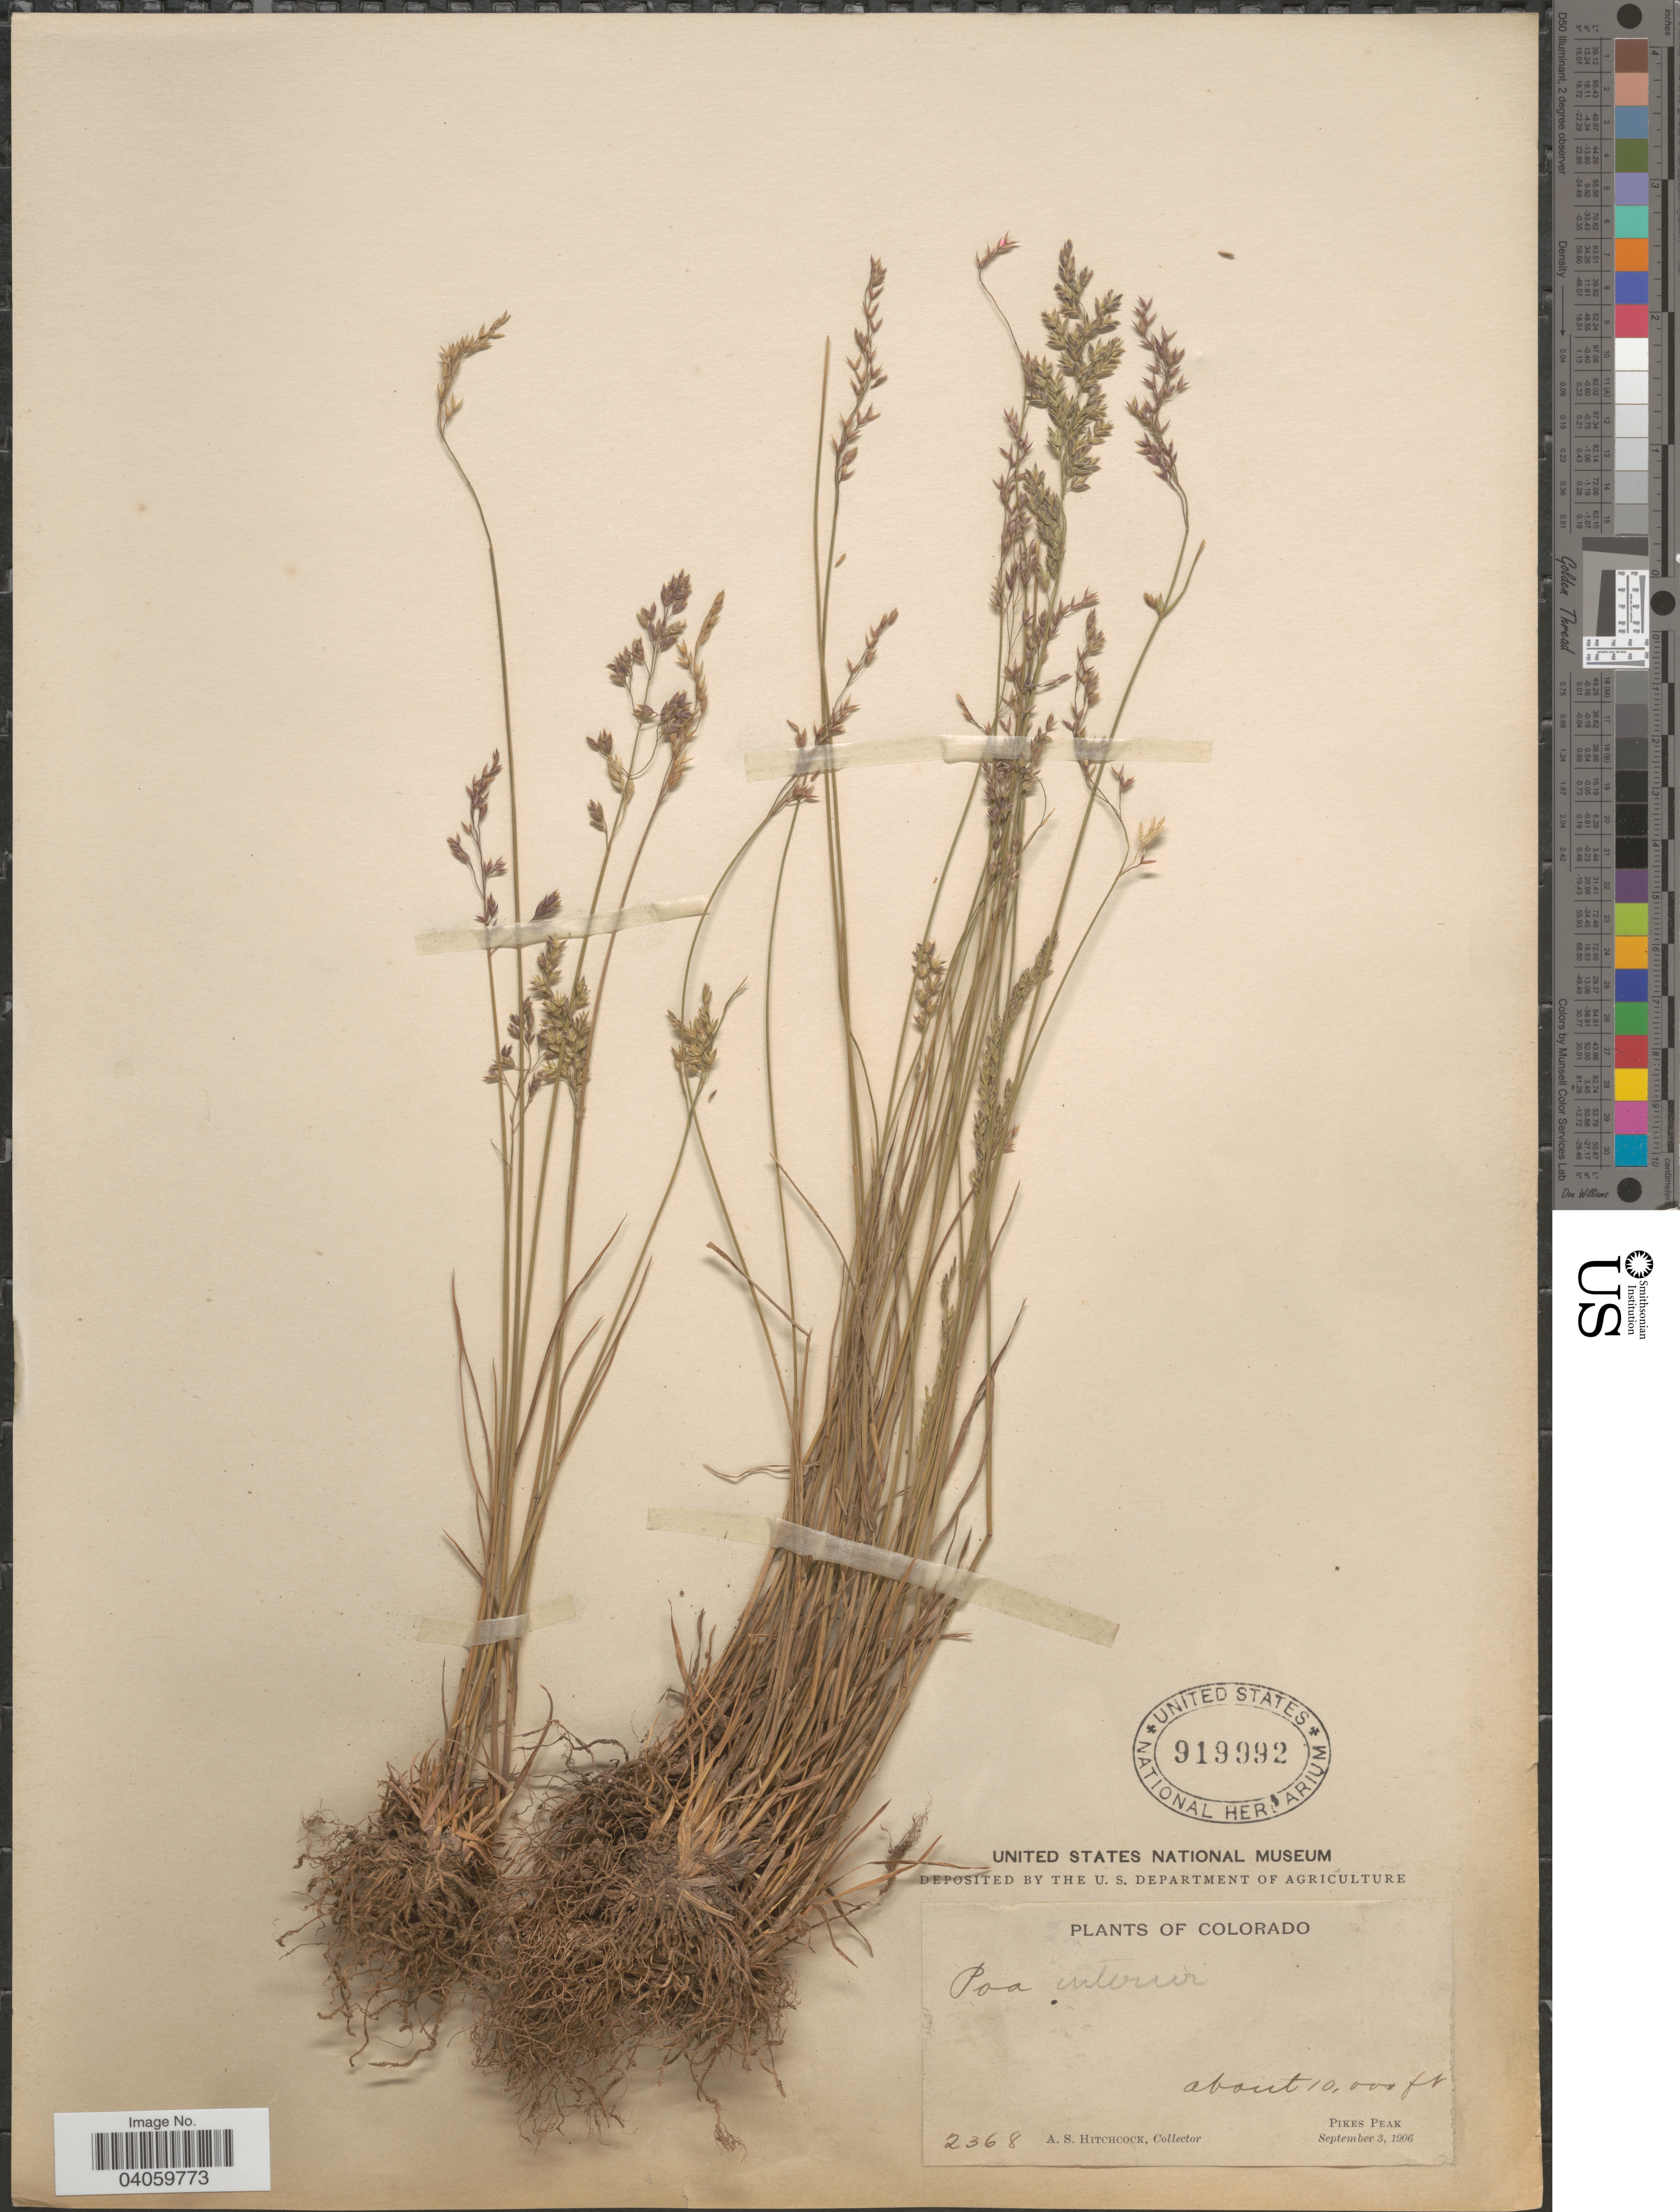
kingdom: Plantae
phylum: Tracheophyta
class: Liliopsida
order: Poales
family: Poaceae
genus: Poa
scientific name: Poa interior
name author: Rydb.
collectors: A. S. Hitchcock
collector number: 2368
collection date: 1906-09-03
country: United States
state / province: Colorado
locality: Pikes Peak.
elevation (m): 3048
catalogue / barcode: US 919992